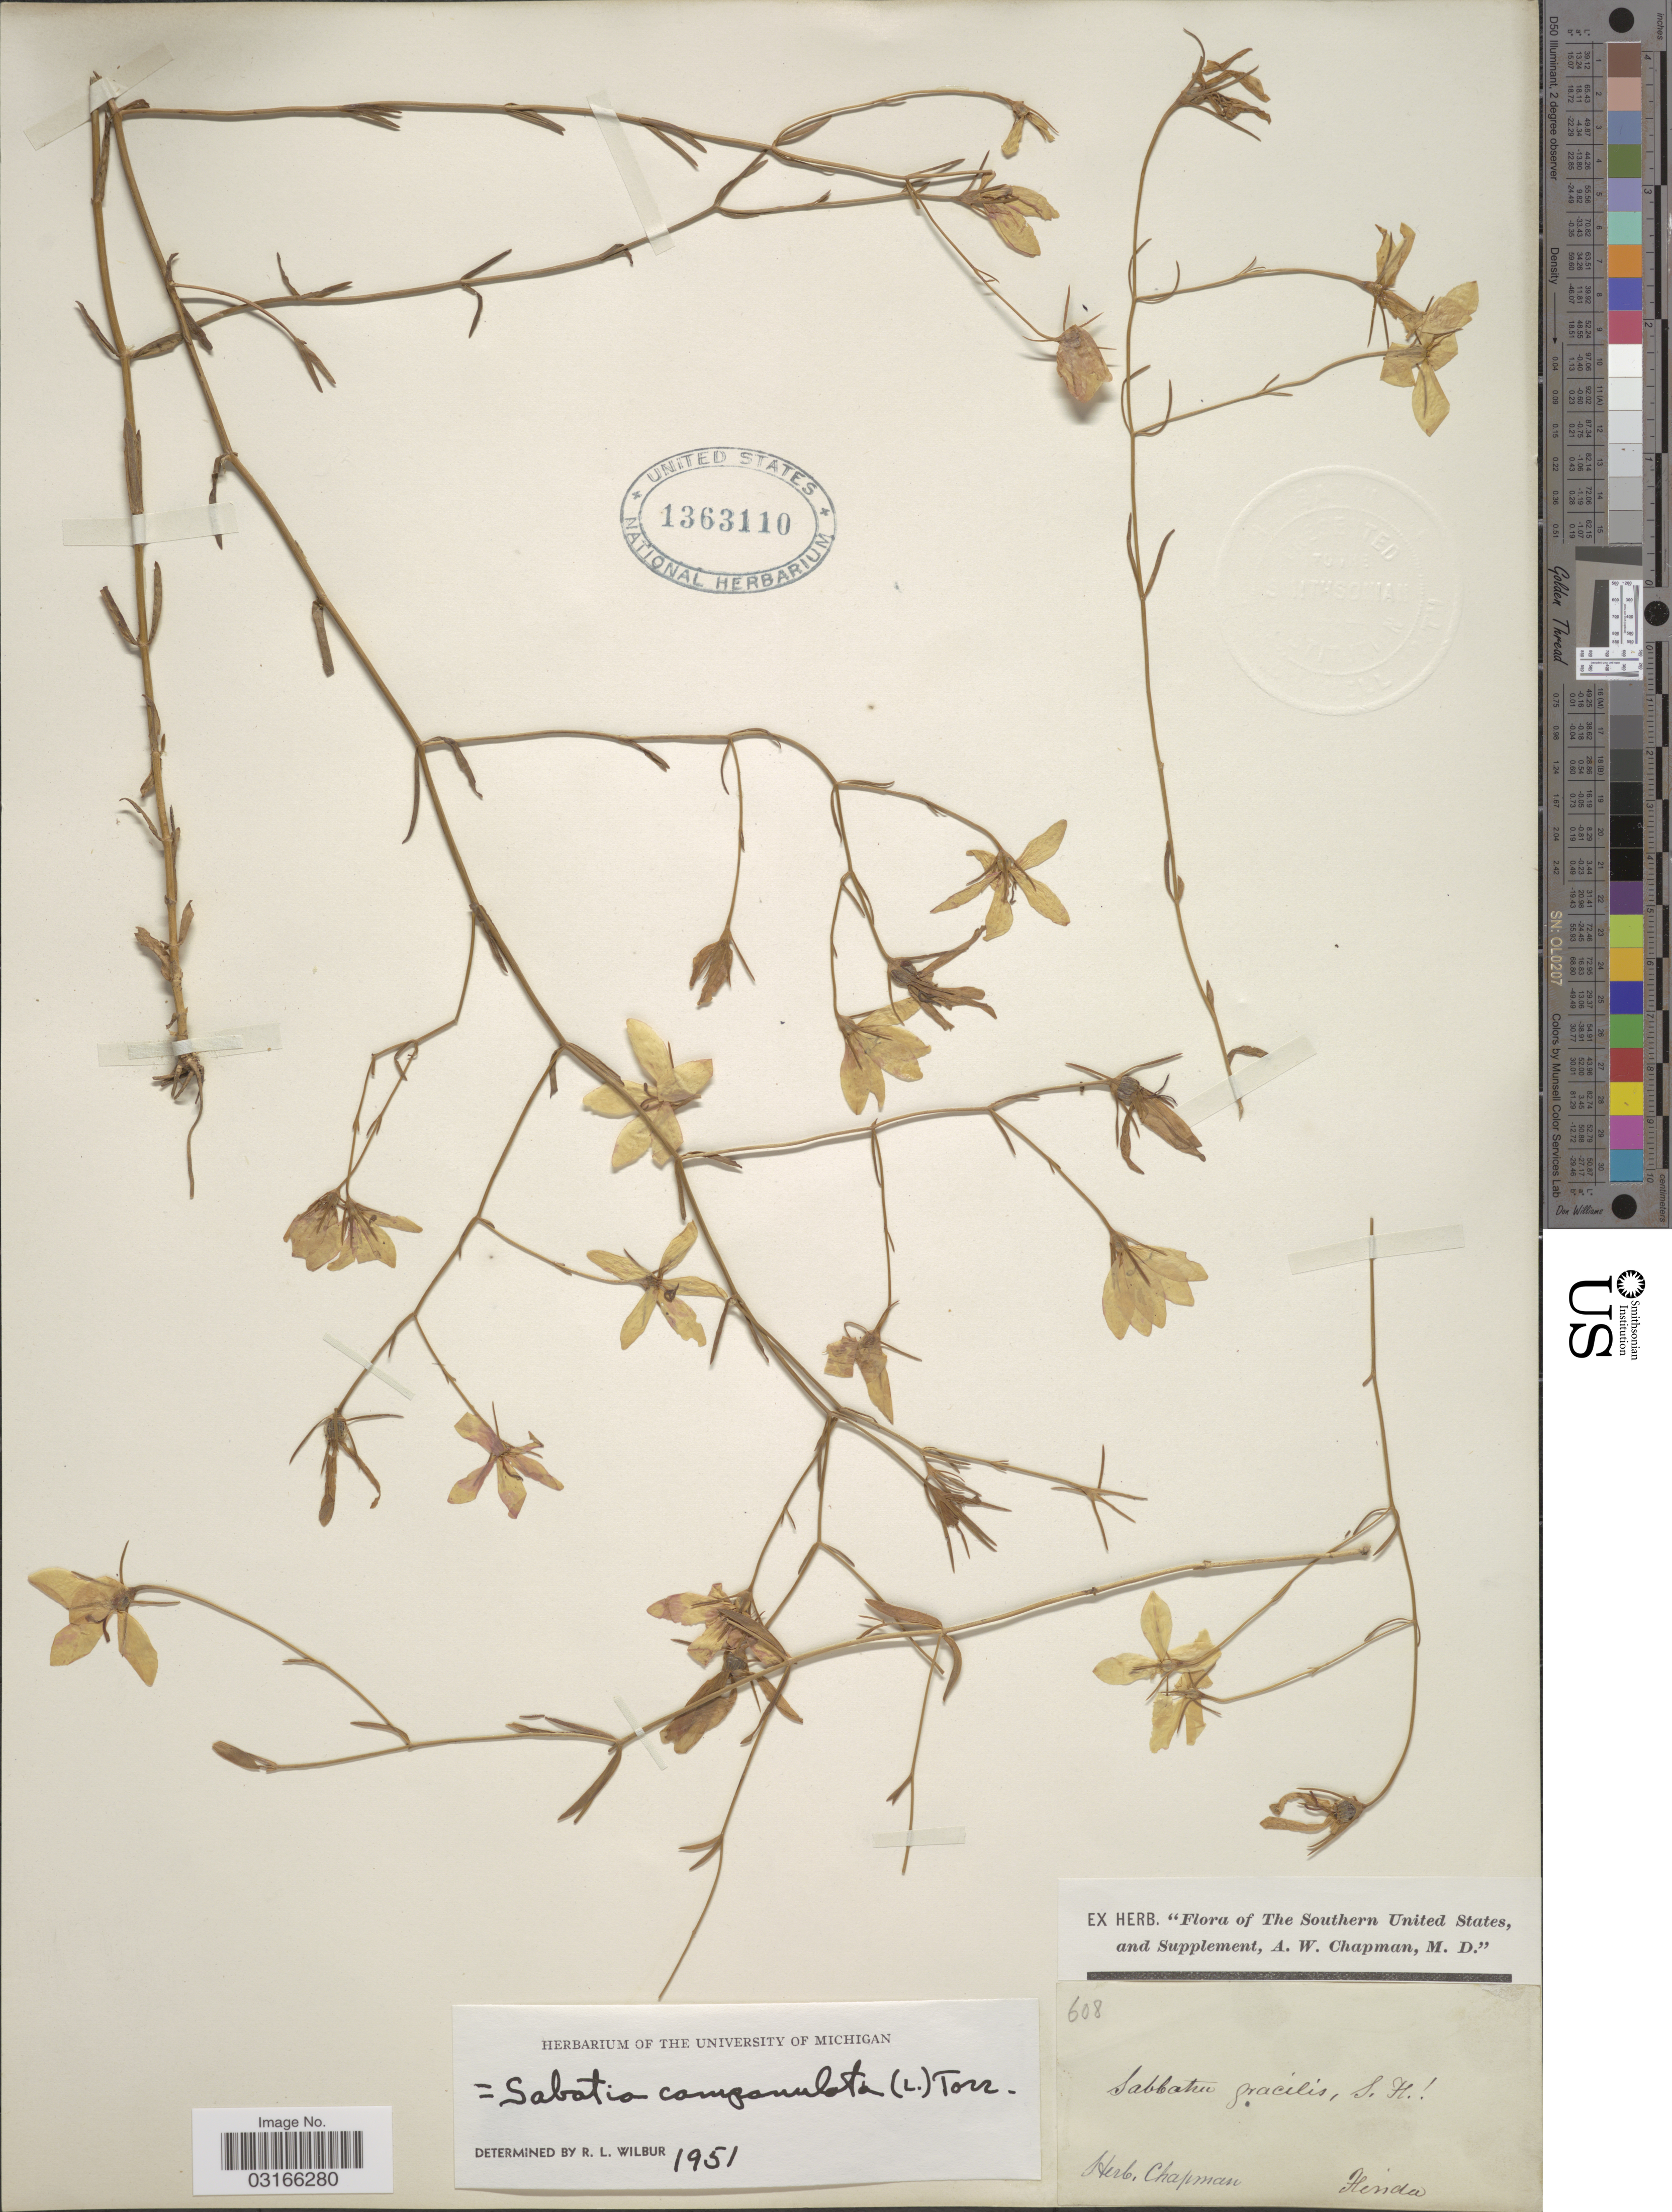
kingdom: Plantae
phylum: Tracheophyta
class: Magnoliopsida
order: Gentianales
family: Gentianaceae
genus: Sabatia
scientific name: Sabatia campanulata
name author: (L.) Torr.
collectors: ex herb. A.W. Chapman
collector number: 608?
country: United States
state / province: Florida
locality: Southern United States.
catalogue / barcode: US 1363110